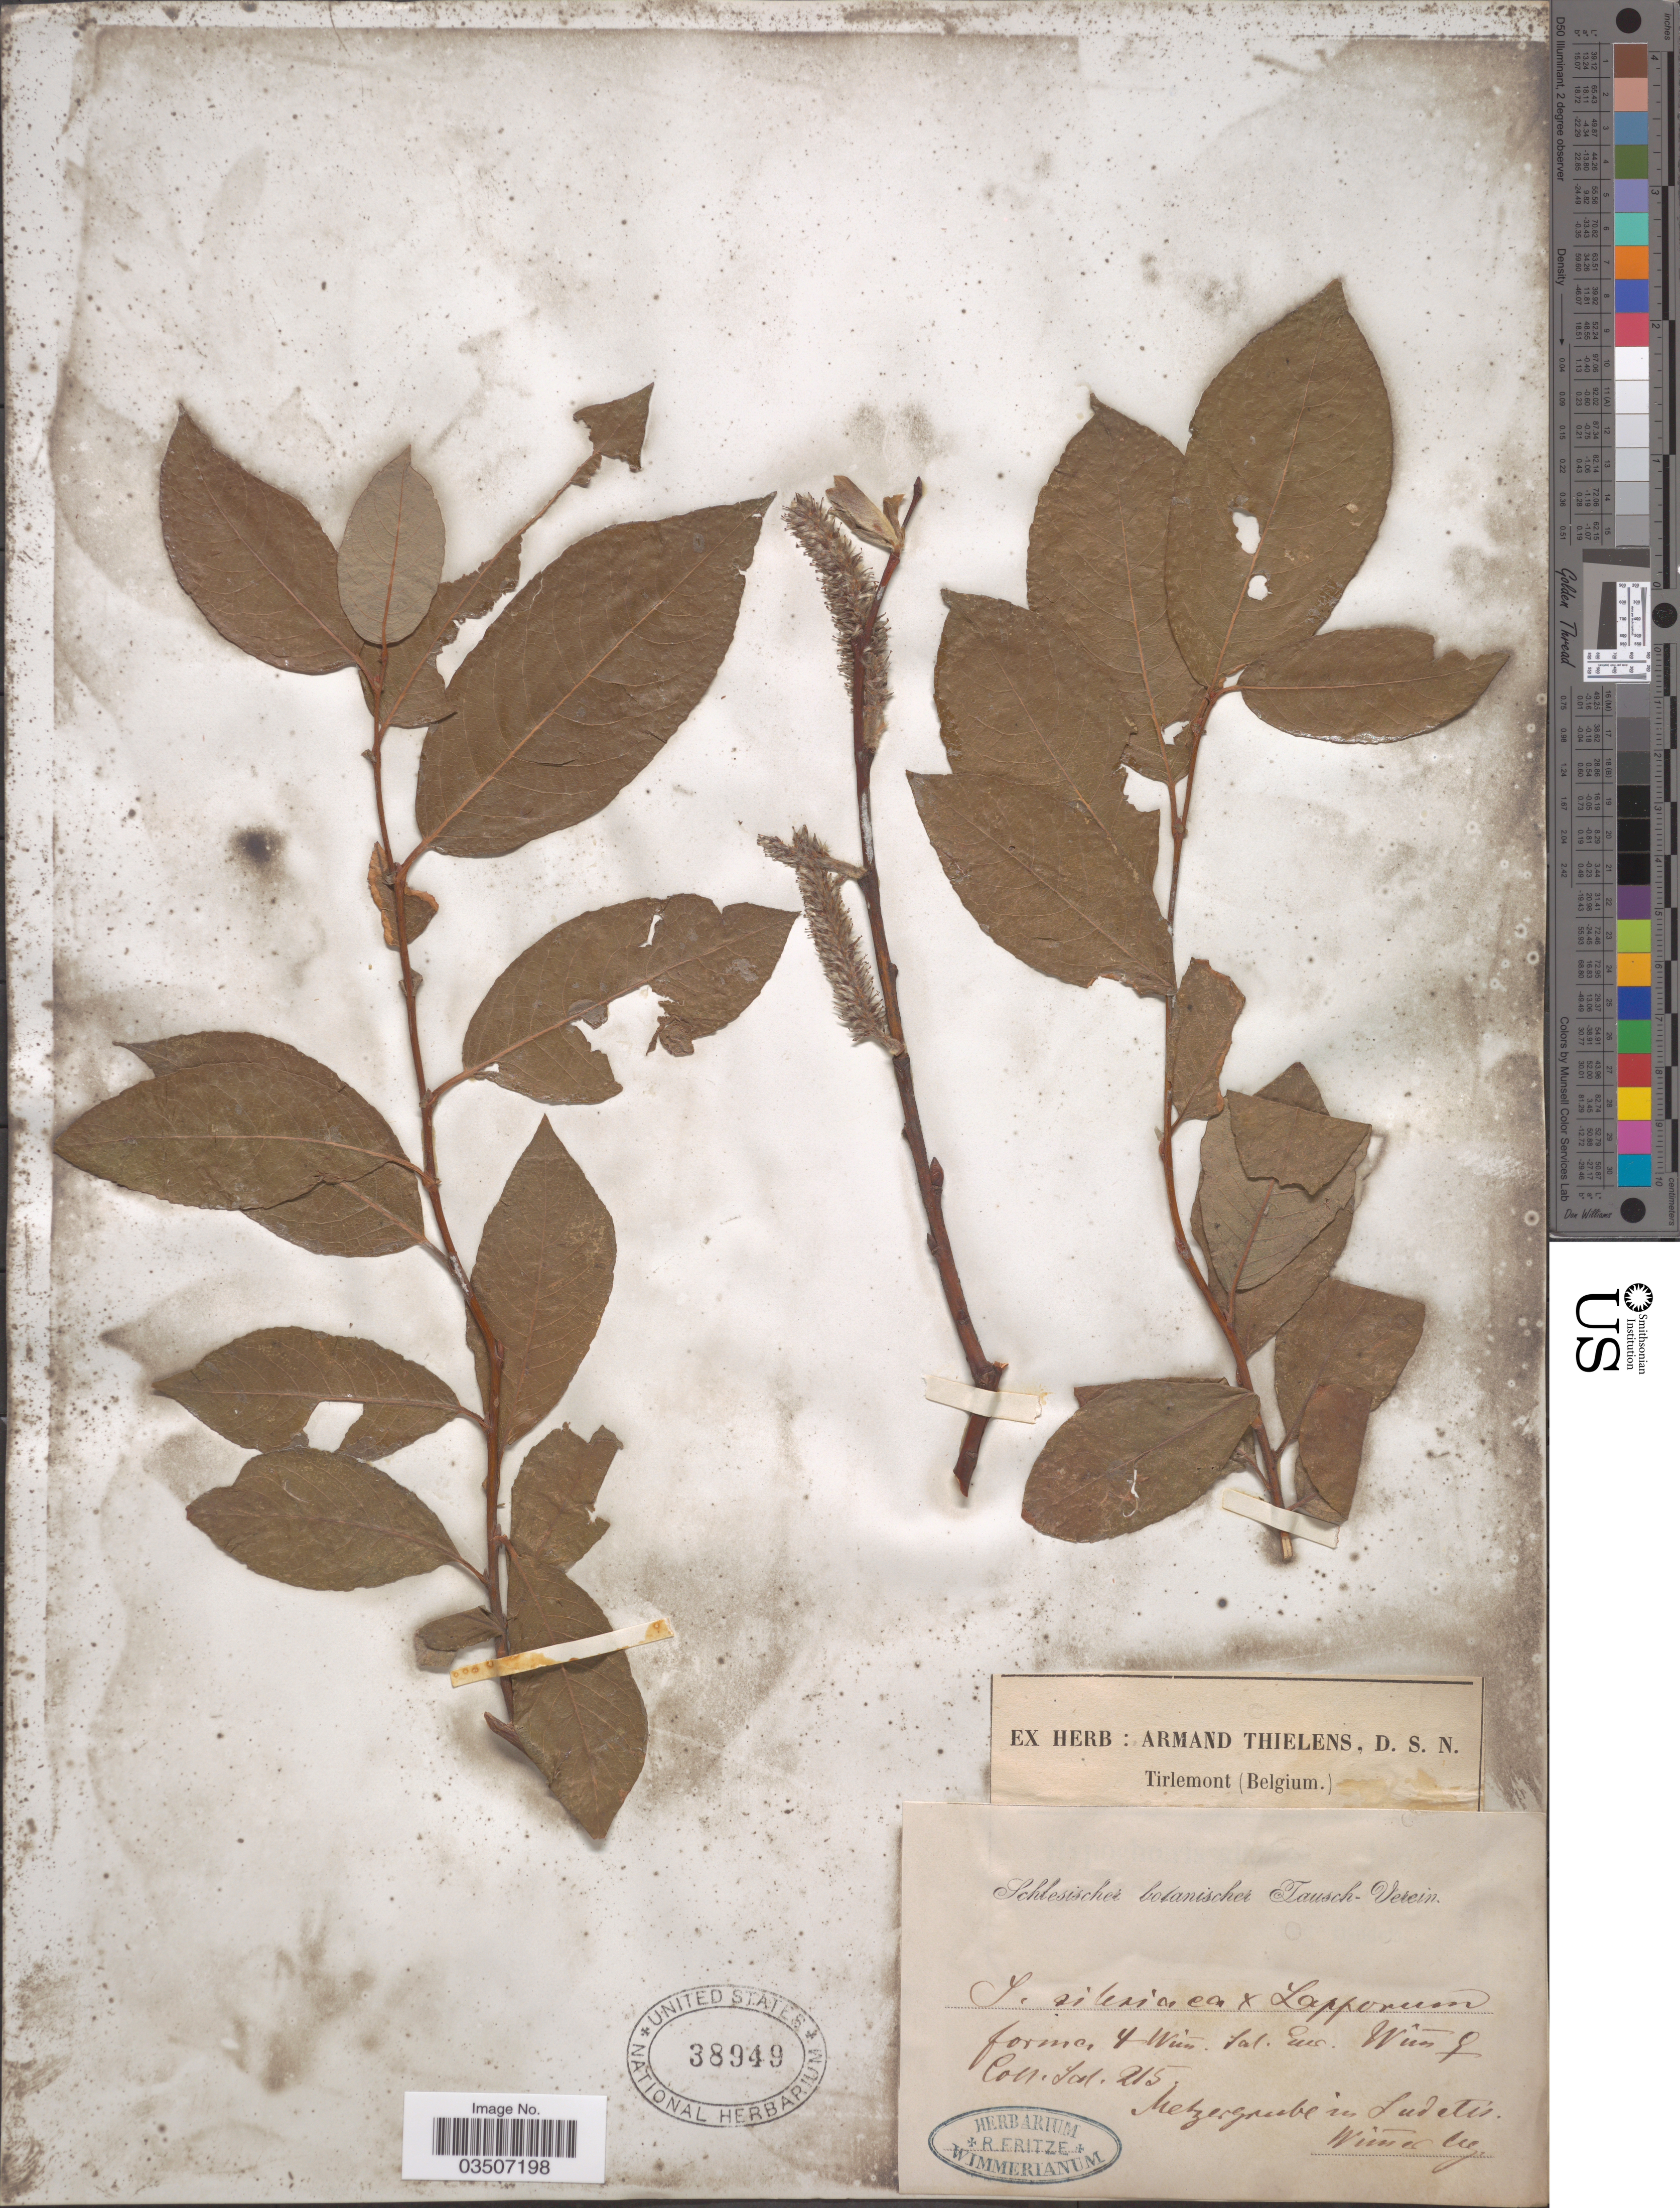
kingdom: Plantae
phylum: Tracheophyta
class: Magnoliopsida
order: Malpighiales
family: Salicaceae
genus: Salix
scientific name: Salix silesiaca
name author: Willd.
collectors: Wimer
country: Poland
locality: Metzergrube im Sudetis.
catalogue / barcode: US 38949